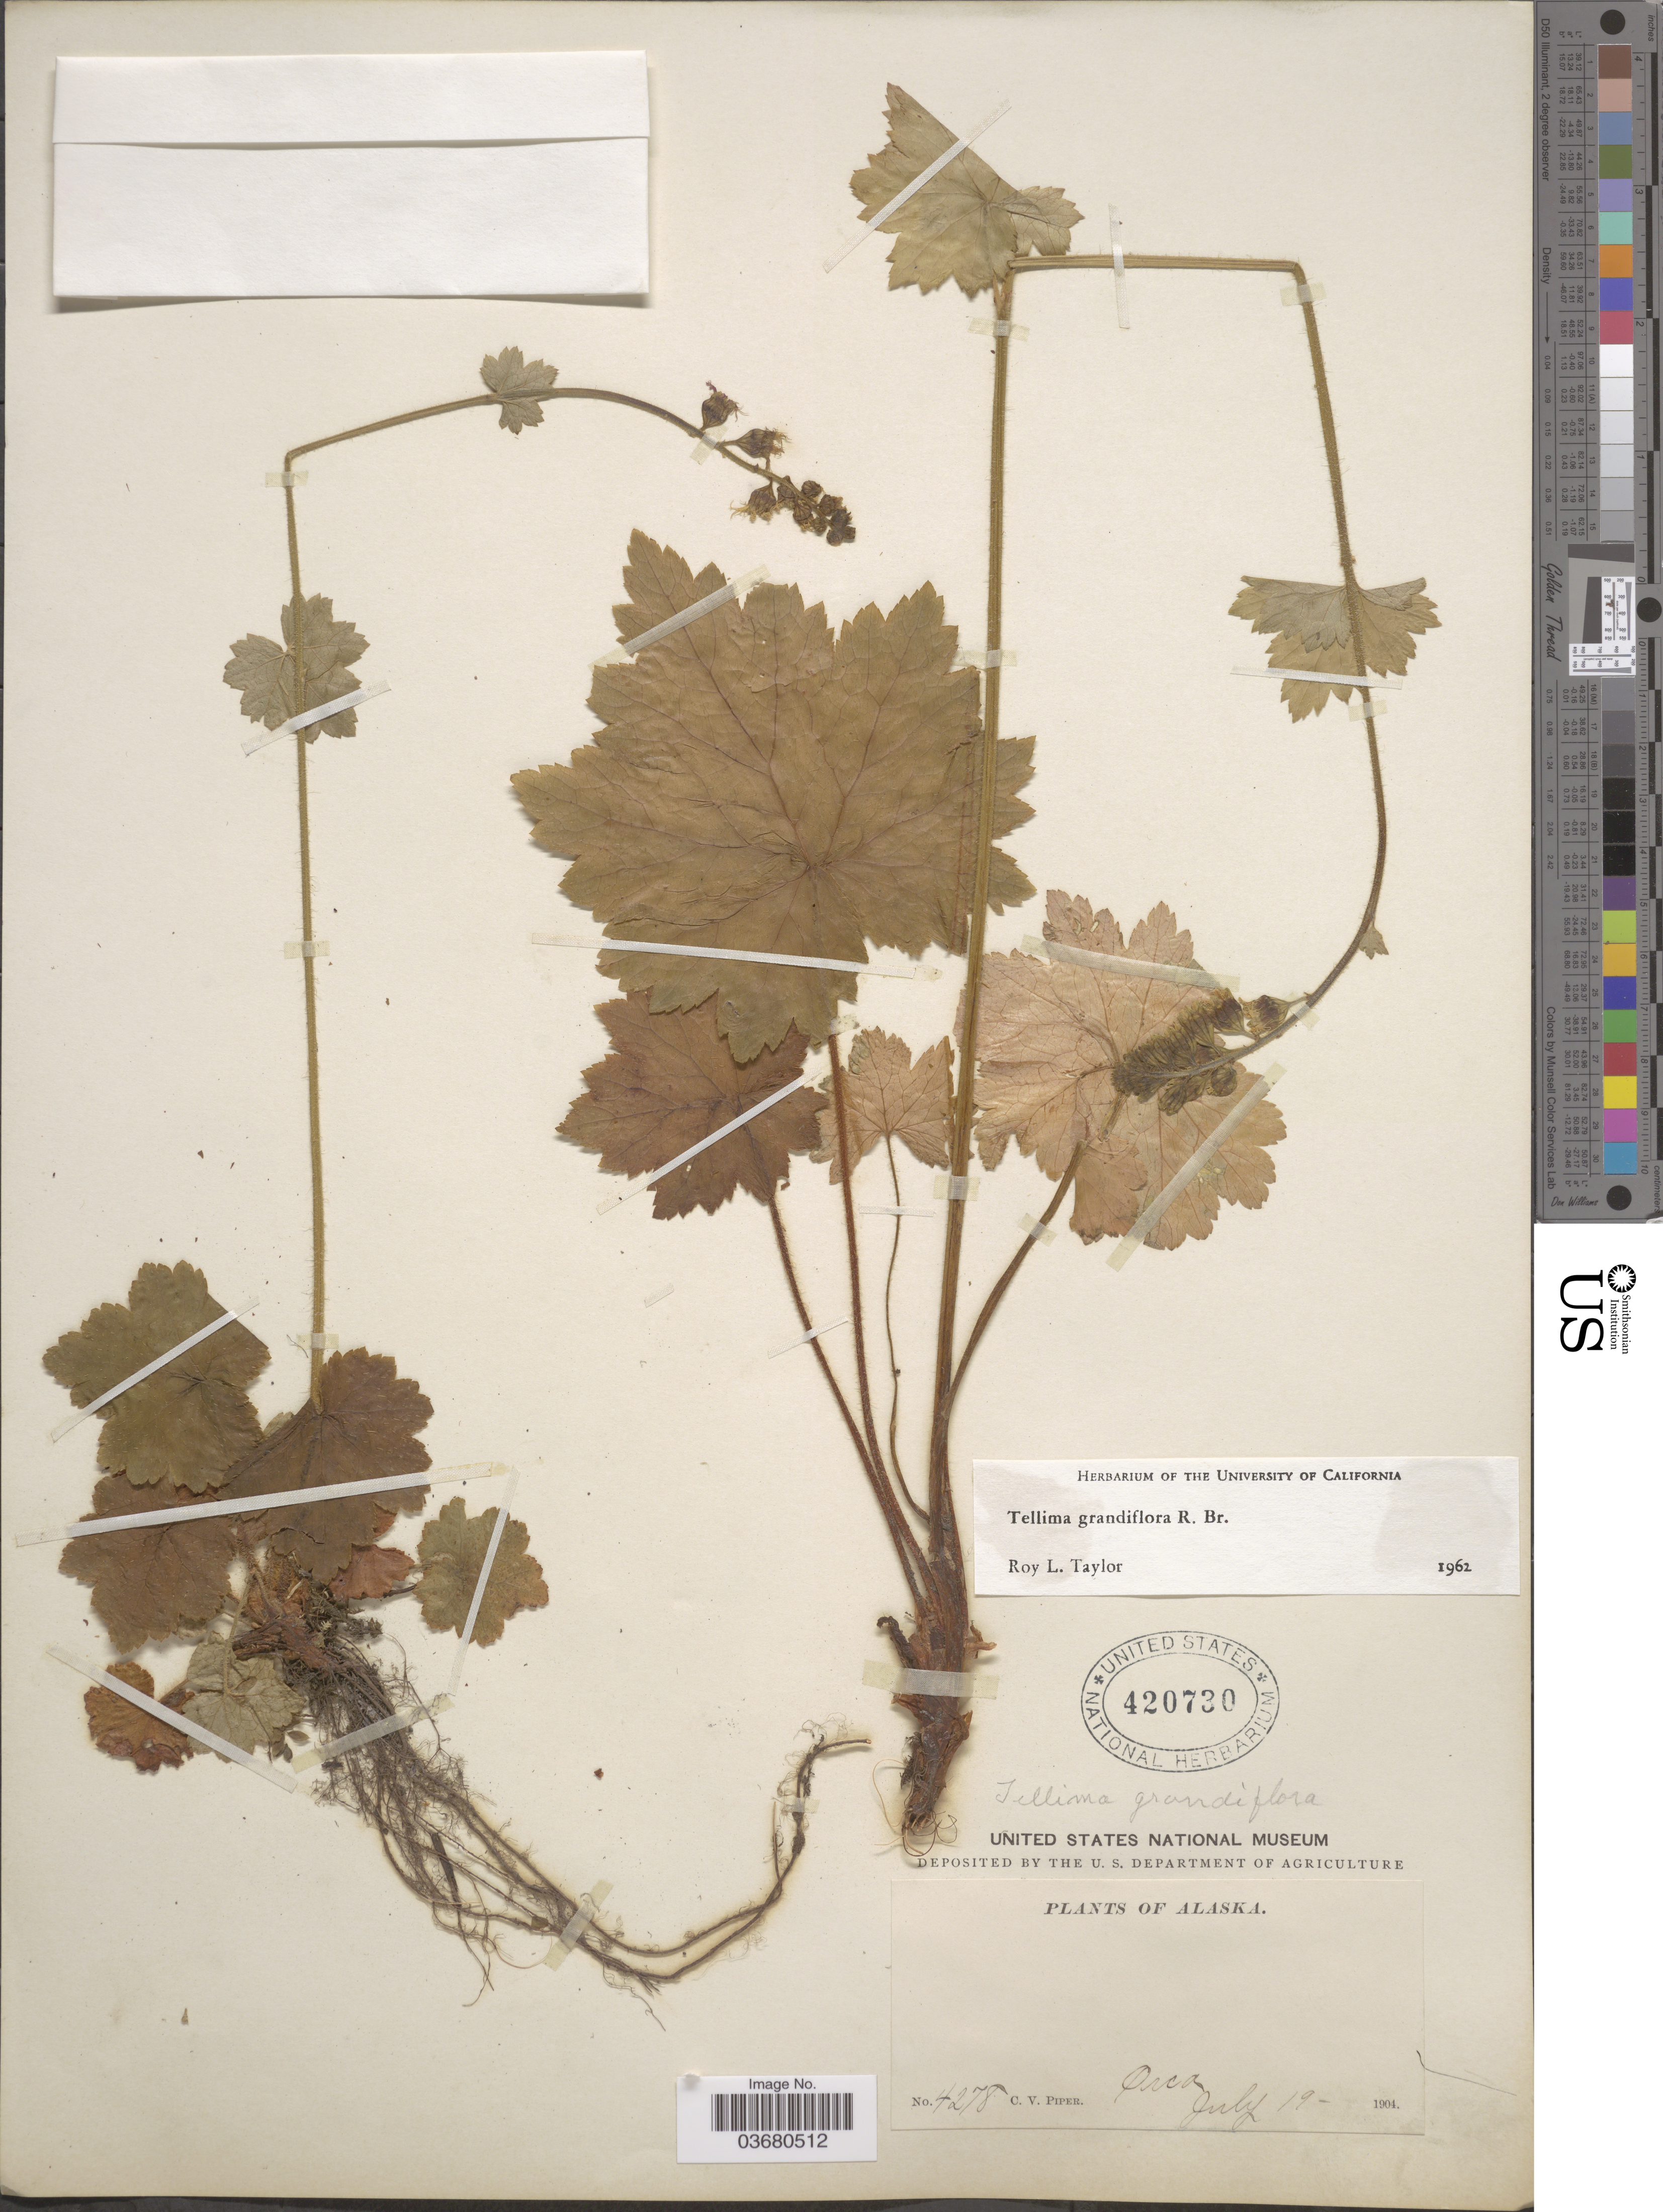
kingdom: Plantae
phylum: Tracheophyta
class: Magnoliopsida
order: Saxifragales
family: Saxifragaceae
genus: Tellima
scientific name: Tellima grandiflora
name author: (Pursh) Douglas ex Lindl.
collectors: C. V. Piper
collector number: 4278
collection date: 1904-07-19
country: United States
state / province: Alaska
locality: Orca.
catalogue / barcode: US 420730